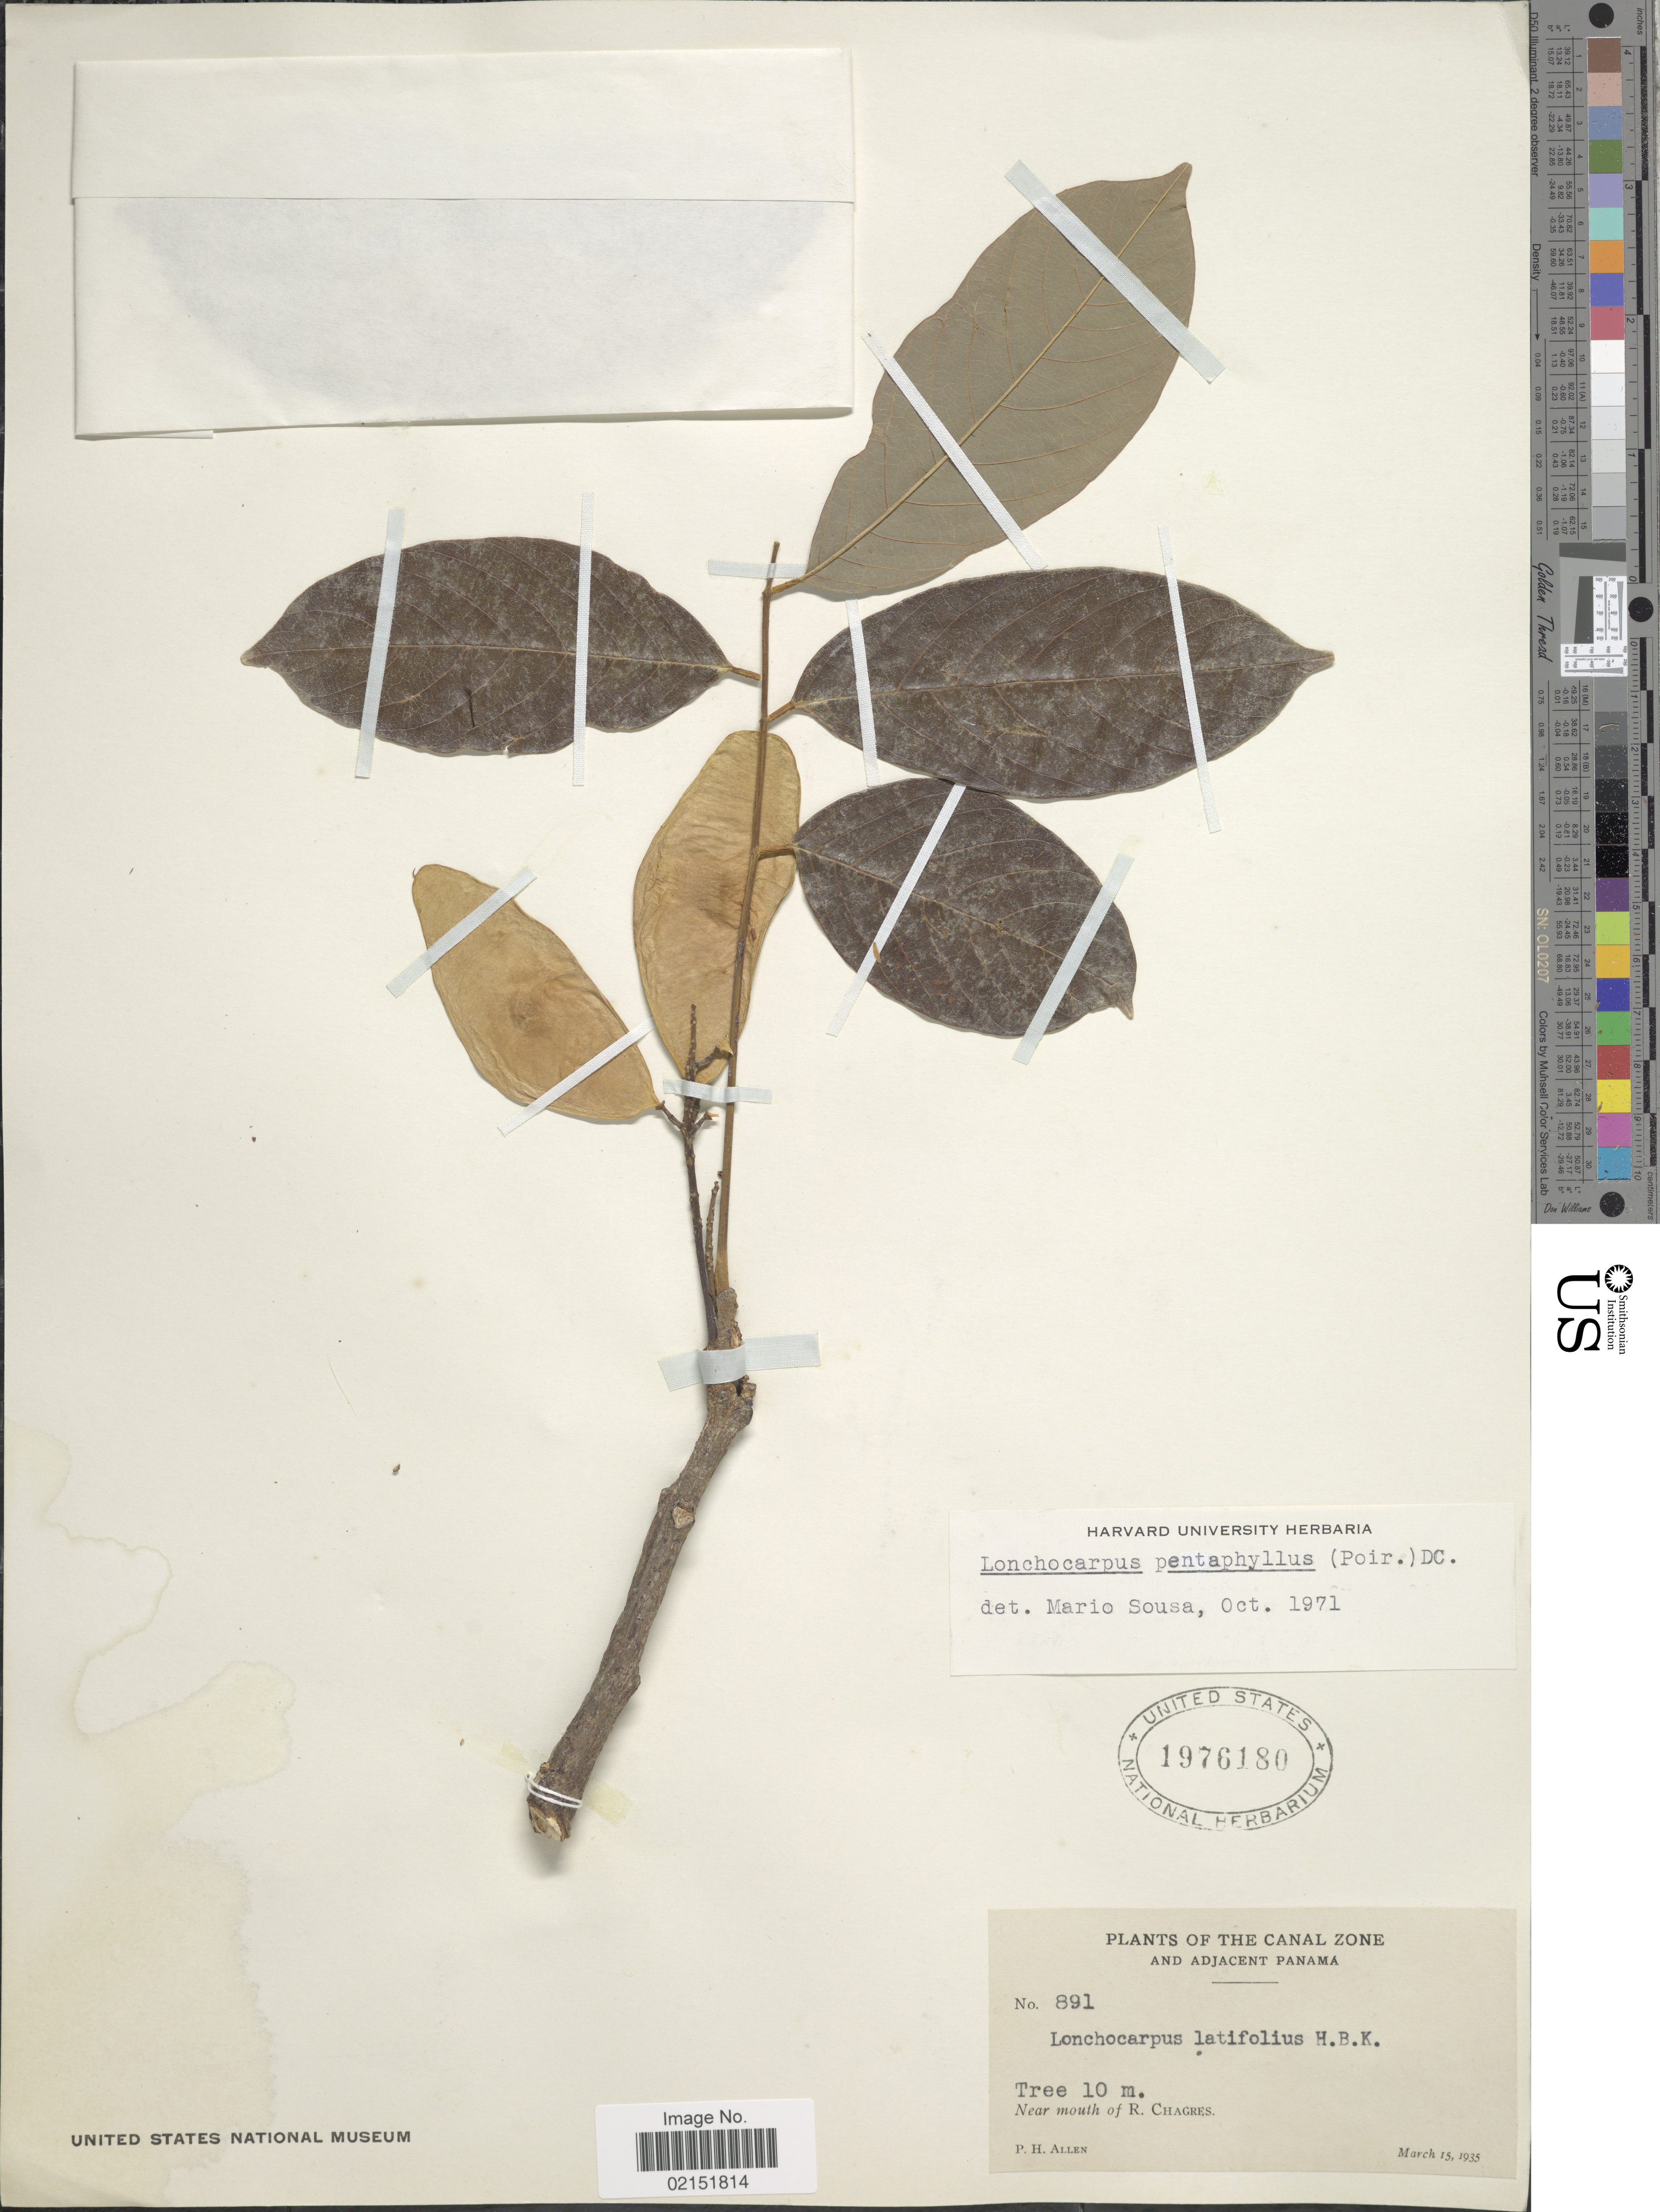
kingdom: Plantae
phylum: Tracheophyta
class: Magnoliopsida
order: Fabales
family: Fabaceae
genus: Lonchocarpus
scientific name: Lonchocarpus pentaphyllus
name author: (Poir.) DC.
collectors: P. H. Allen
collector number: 891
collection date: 1935-03-15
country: Panama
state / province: Colón / Panamá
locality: Canal Zone and Adjacent Panama, near mouth of Chagres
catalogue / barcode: US 1976180